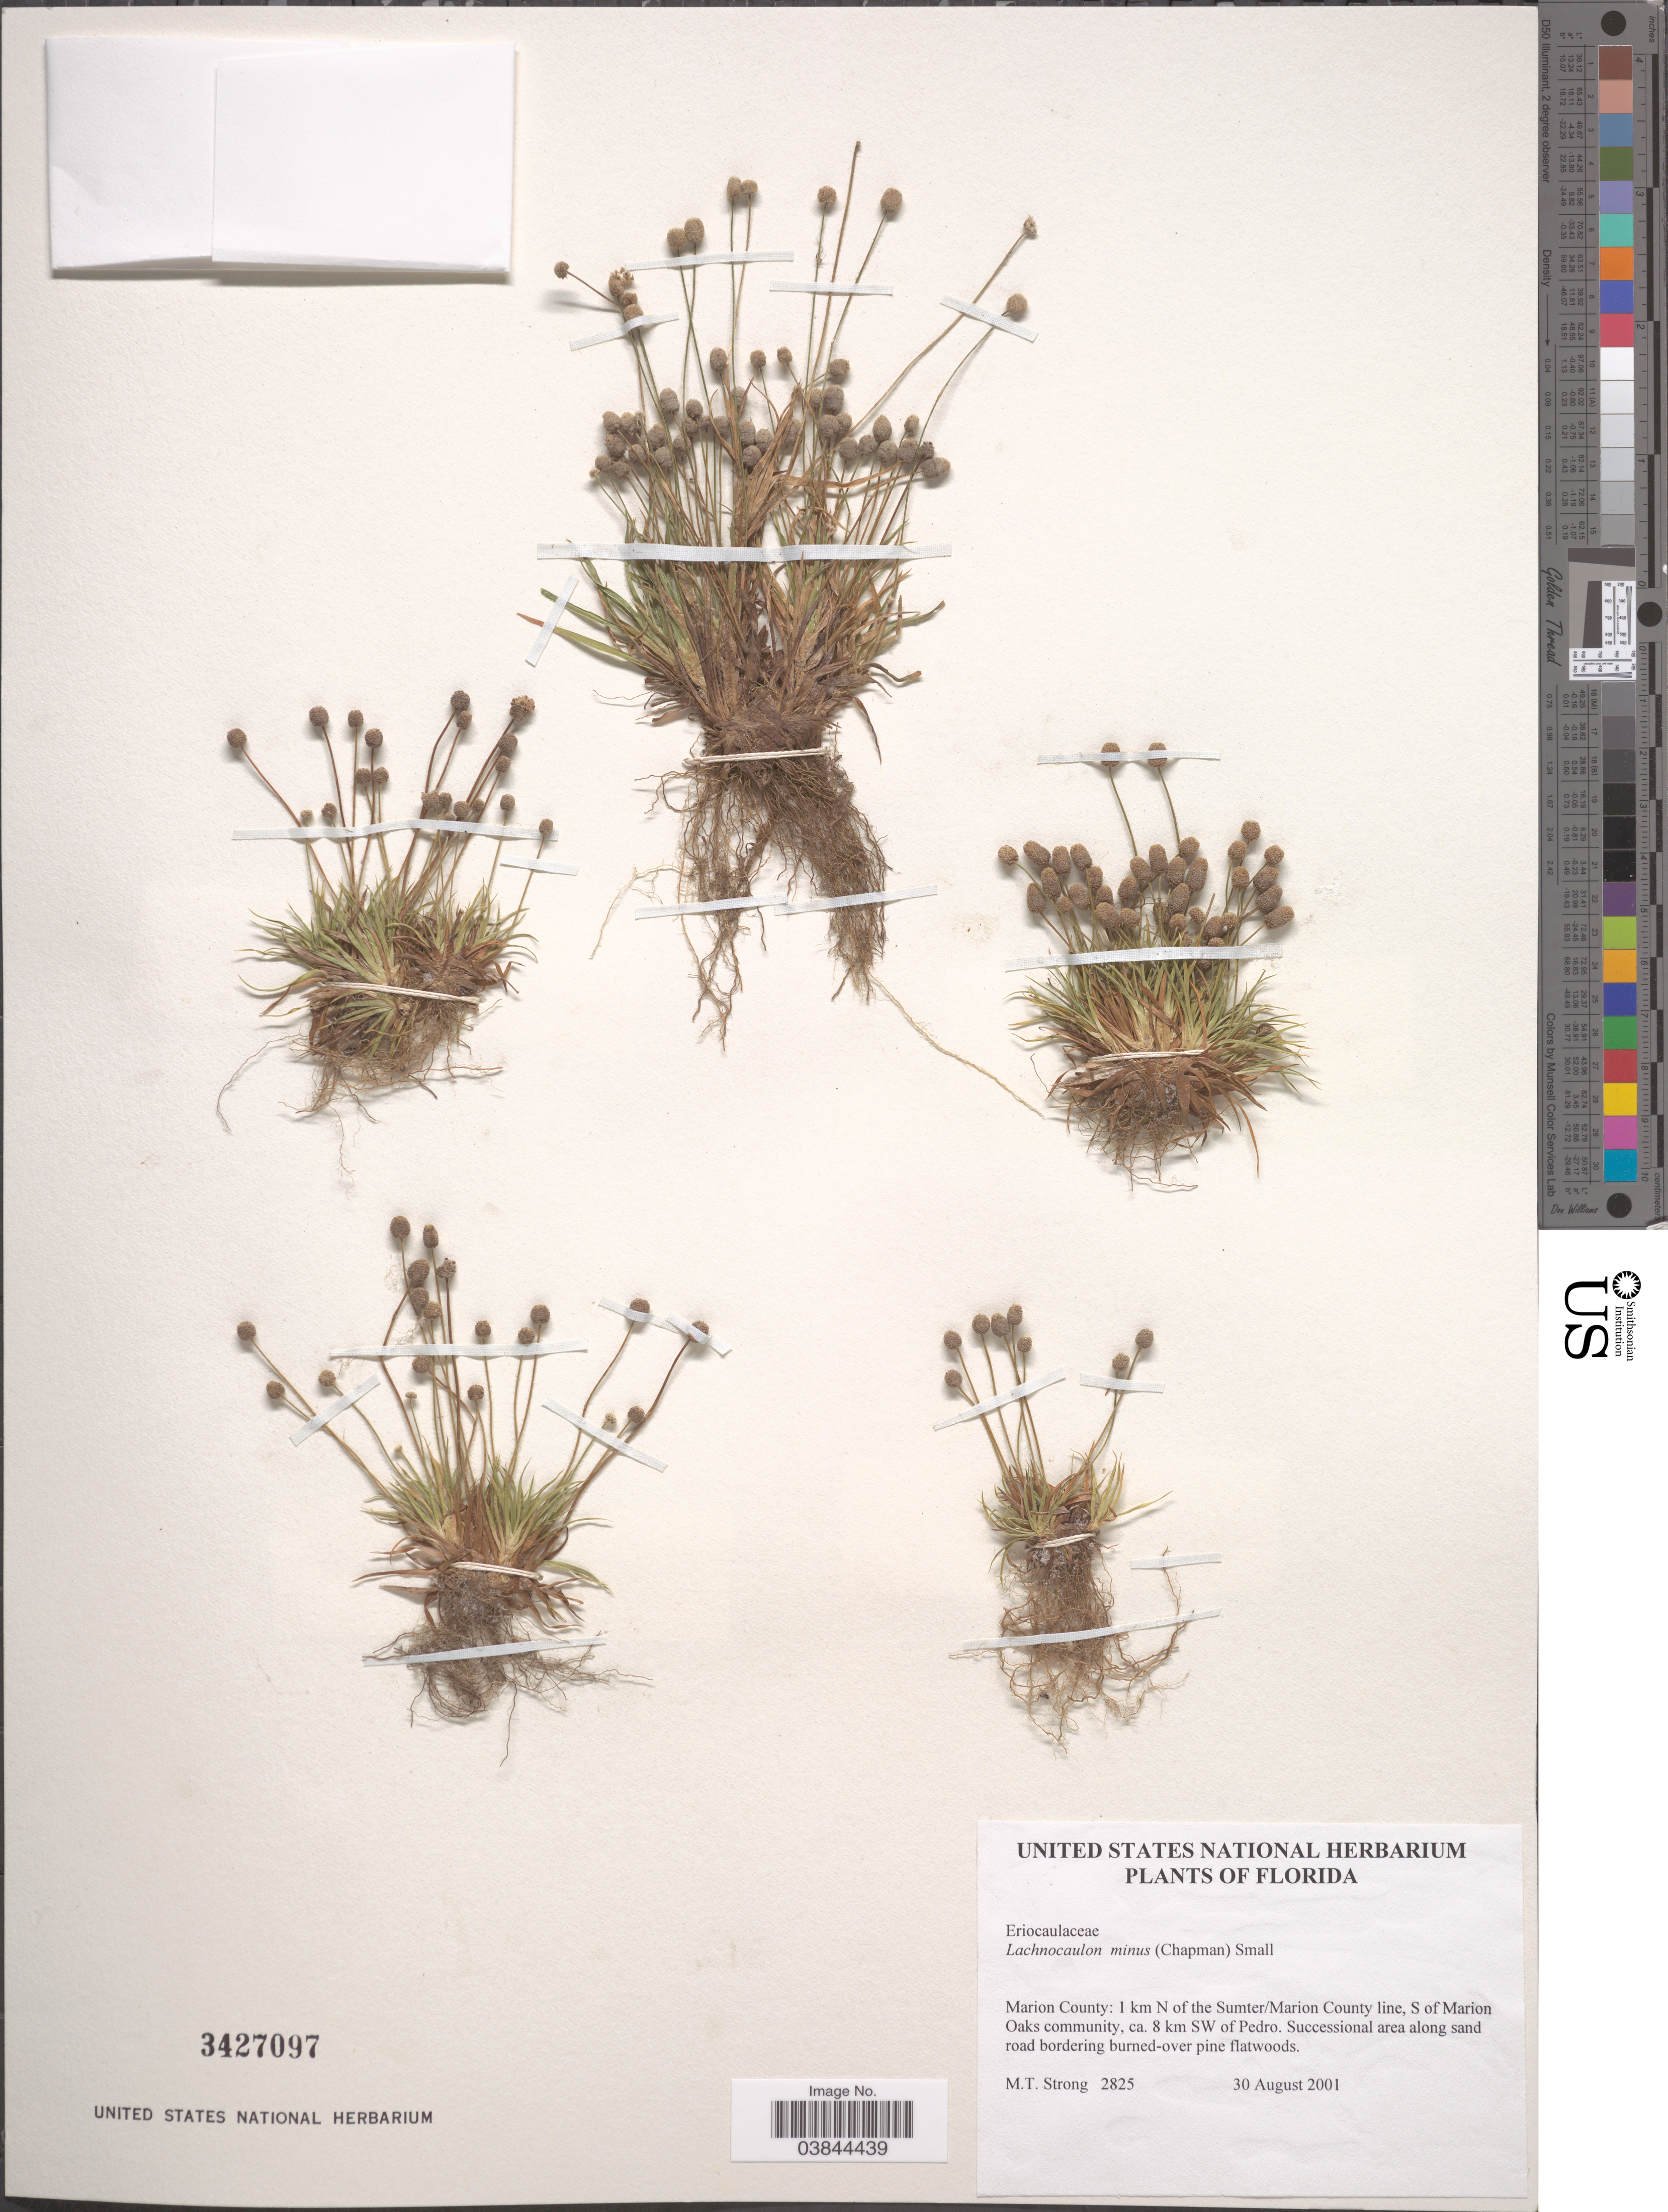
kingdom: Plantae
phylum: Tracheophyta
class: Liliopsida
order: Poales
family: Eriocaulaceae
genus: Lachnocaulon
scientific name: Lachnocaulon minus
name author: (Chapm.) Small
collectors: M. T. Strong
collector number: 2825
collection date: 2001-08-30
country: United States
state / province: Florida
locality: Marion County: 1 km N of Sumter/Marion County line, S of Marion Oaks community, ca. 8 km SW of Pedro.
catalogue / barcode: US 3427097